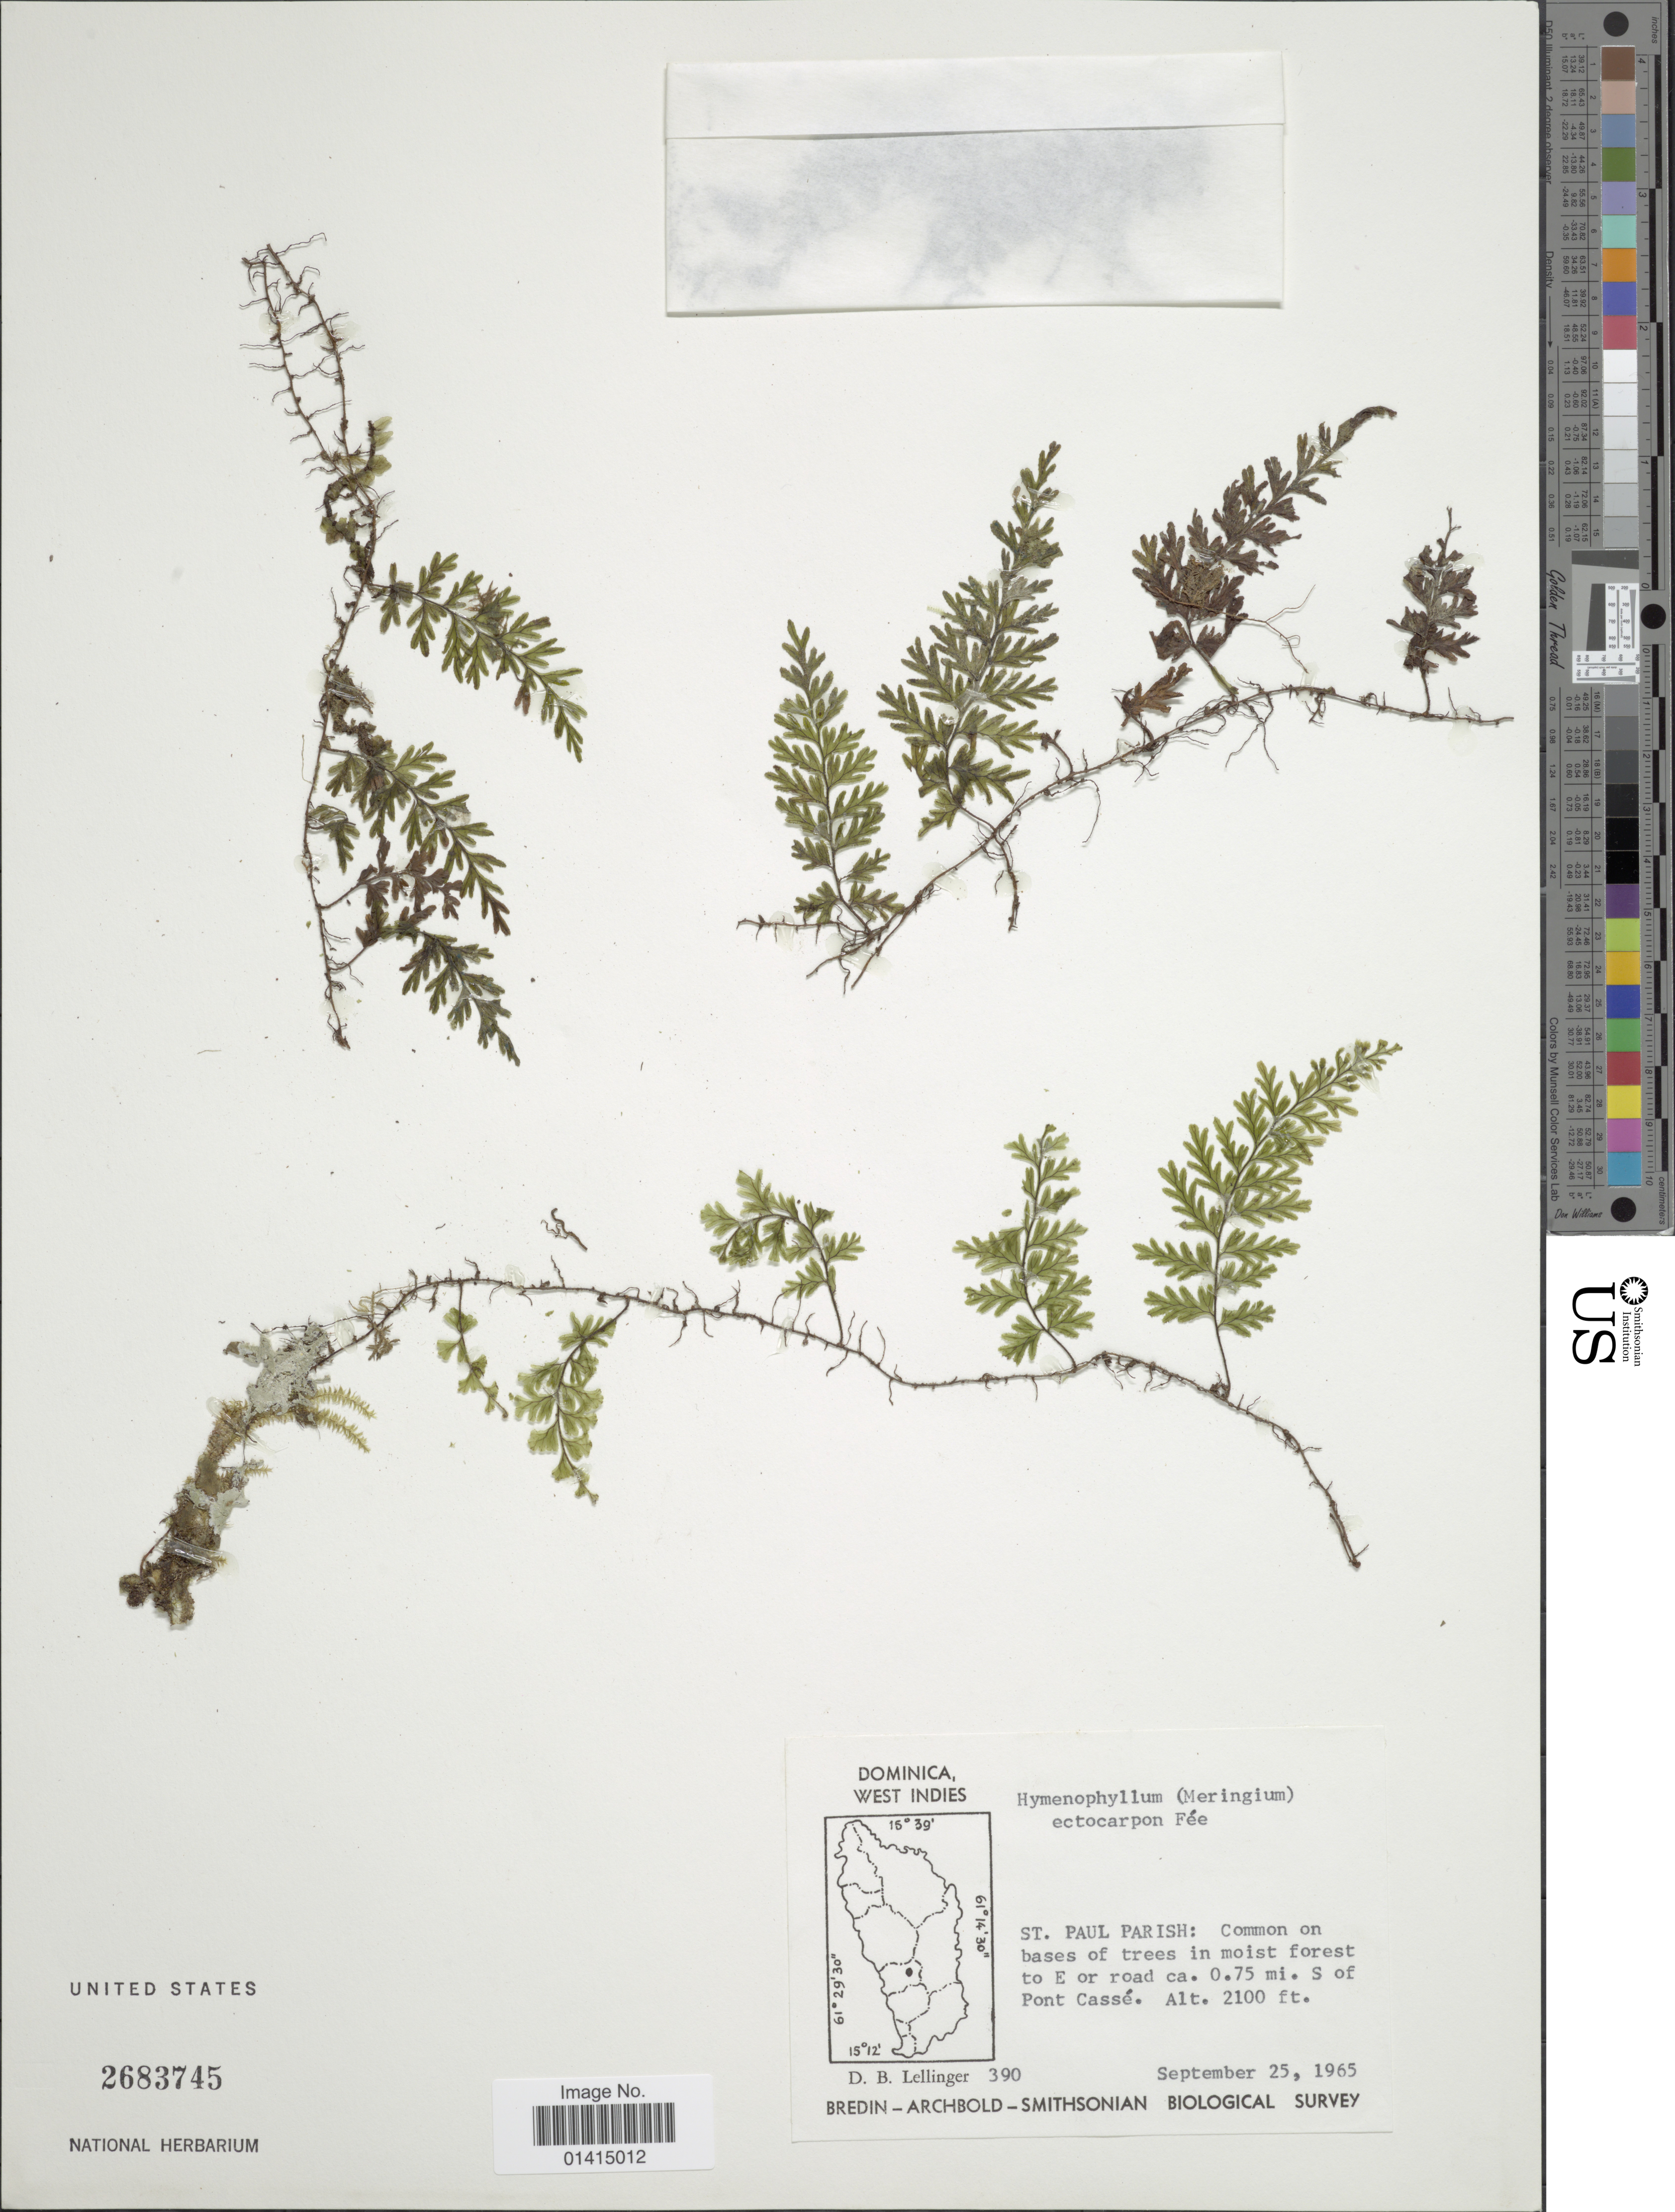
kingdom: Plantae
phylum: Tracheophyta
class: Polypodiopsida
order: Hymenophyllales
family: Hymenophyllaceae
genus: Hymenophyllum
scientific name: Hymenophyllum ectocarpon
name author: Fée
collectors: D. B. Lellinger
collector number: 390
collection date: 1965-09-25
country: Dominica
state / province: St. Paul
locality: Dominica West Indies, St. Paul parish: common on bases of trees in moist forest to E or road ca. 0.75 mi S. of Pont Cassé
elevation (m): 640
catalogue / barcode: US 2683745